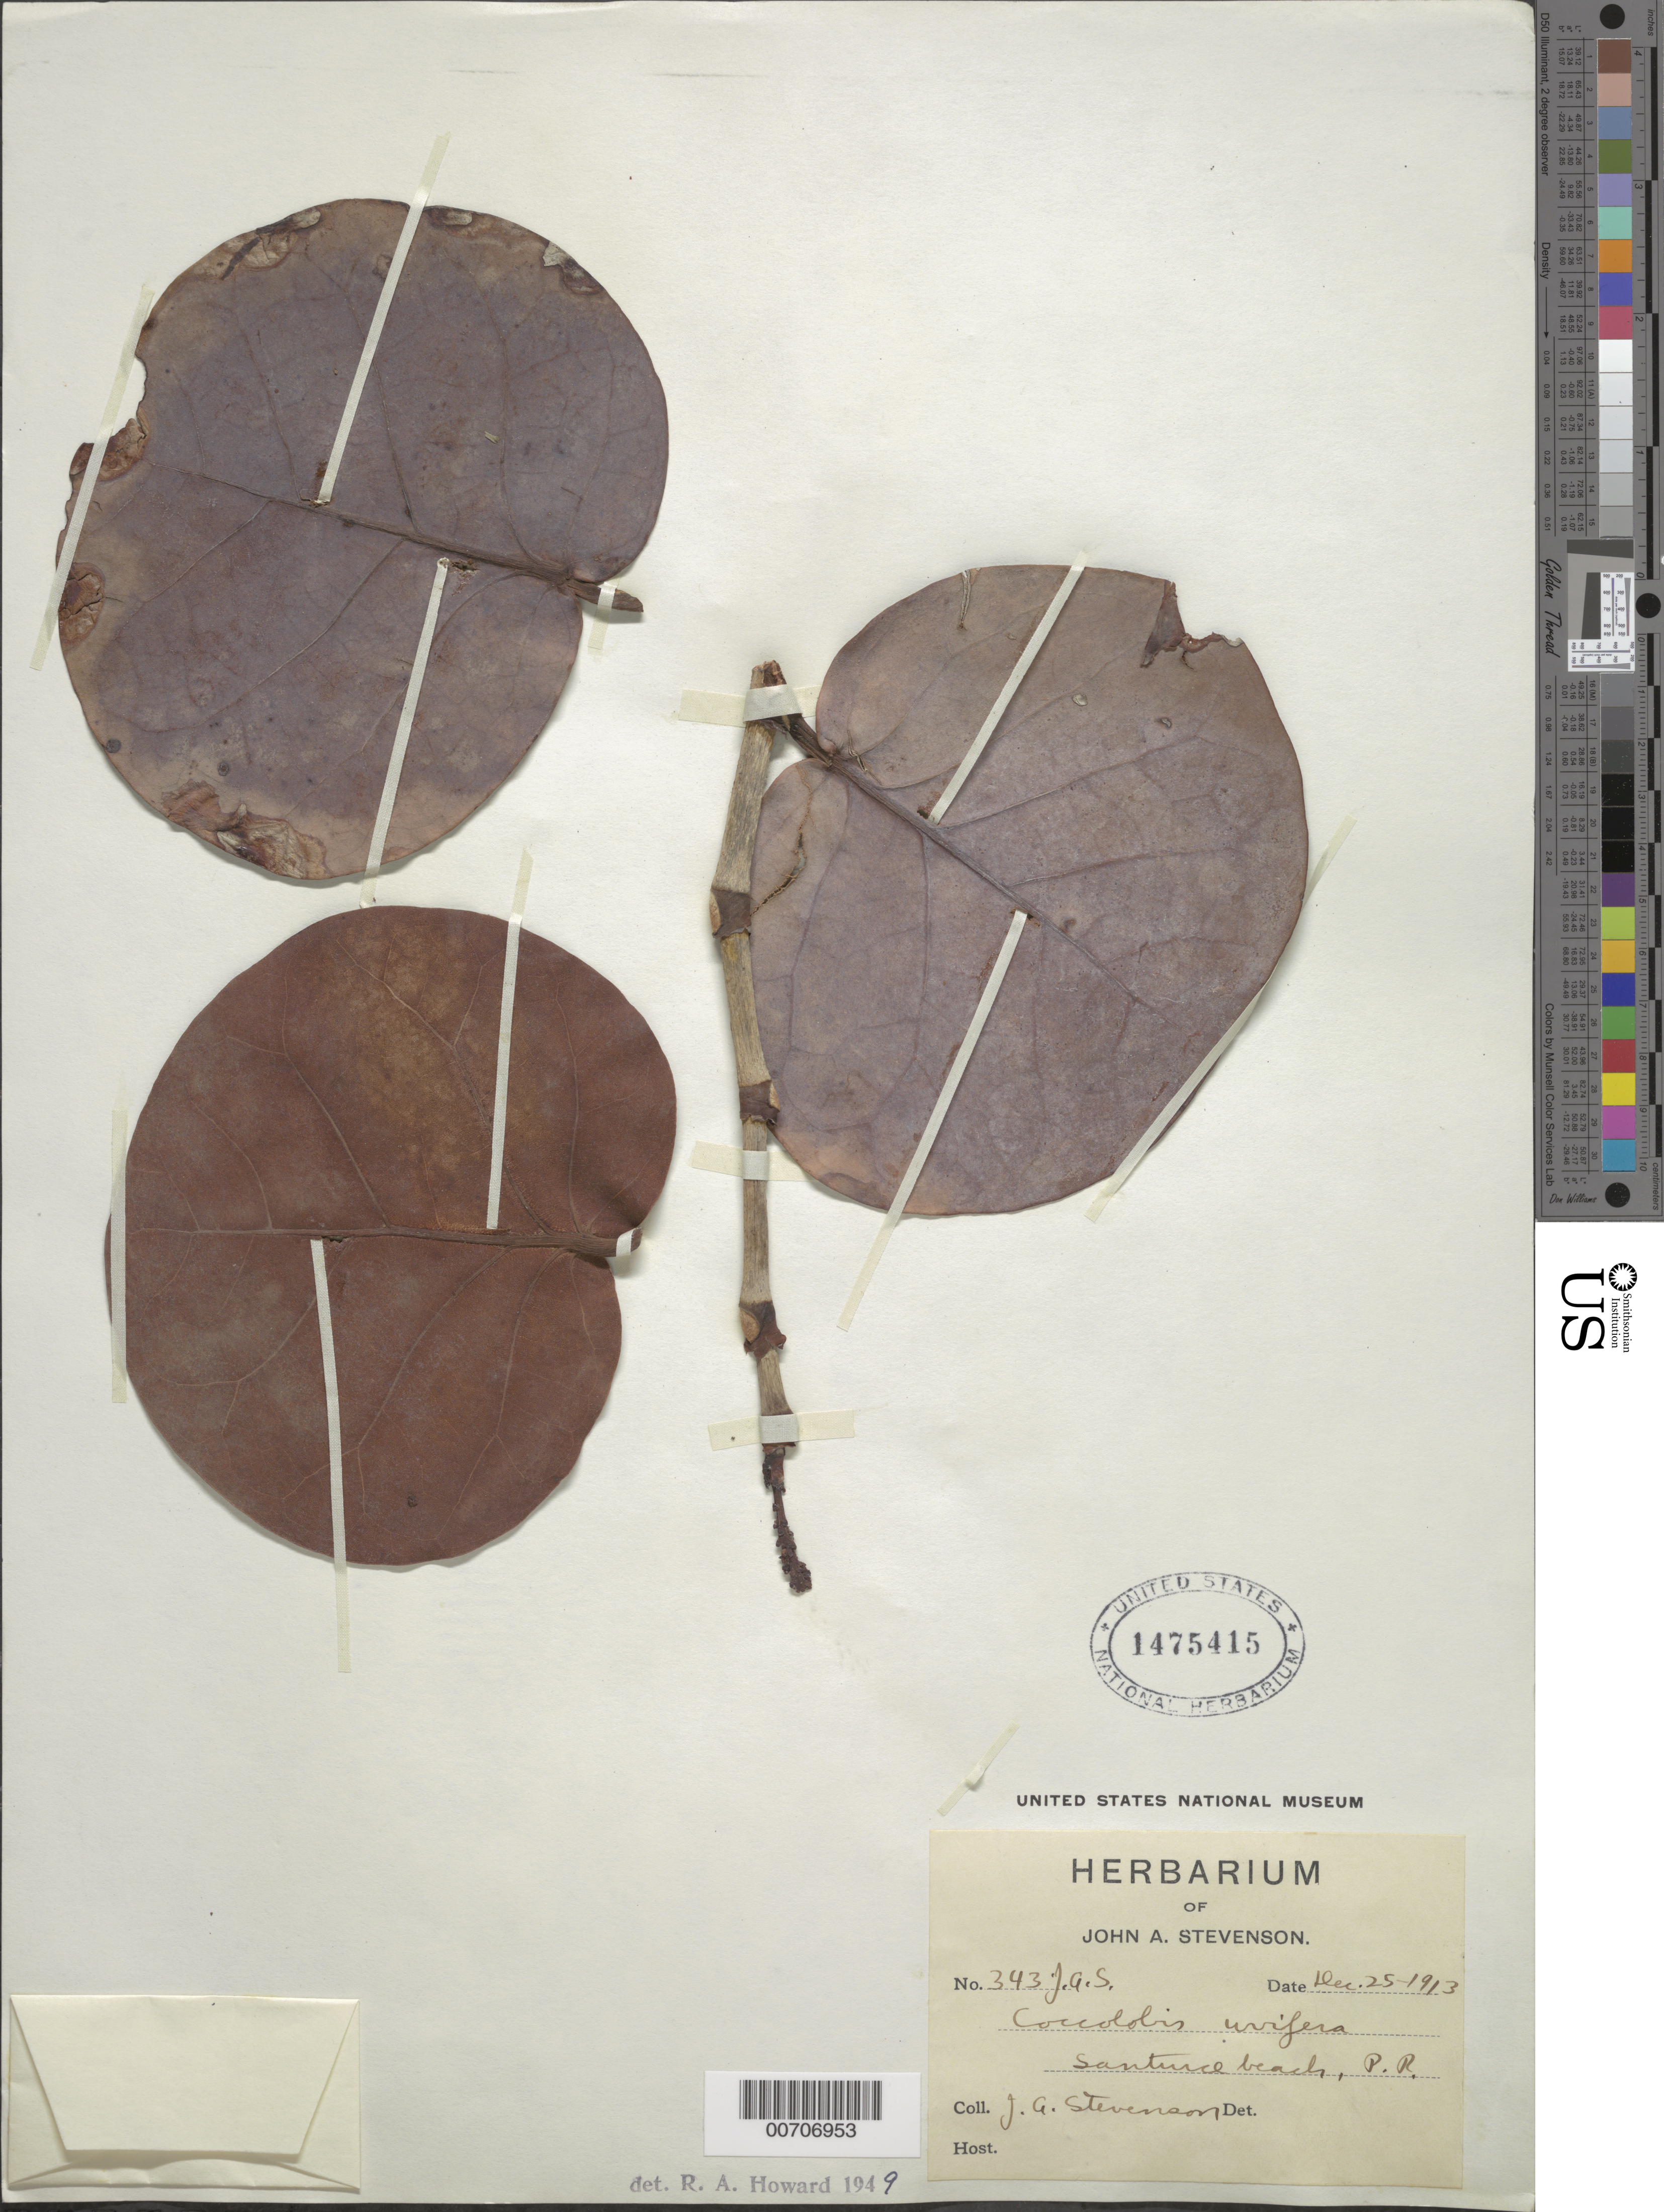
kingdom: Plantae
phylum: Tracheophyta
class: Magnoliopsida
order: Caryophyllales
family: Polygonaceae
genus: Coccoloba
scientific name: Coccoloba x uvifera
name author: L.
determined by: Howard, R. A.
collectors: J. Stevenson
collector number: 343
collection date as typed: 25 Dec 1913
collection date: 1913-12-25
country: Puerto Rico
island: Greater Antilles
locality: Santurce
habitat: Beach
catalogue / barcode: US 1475415